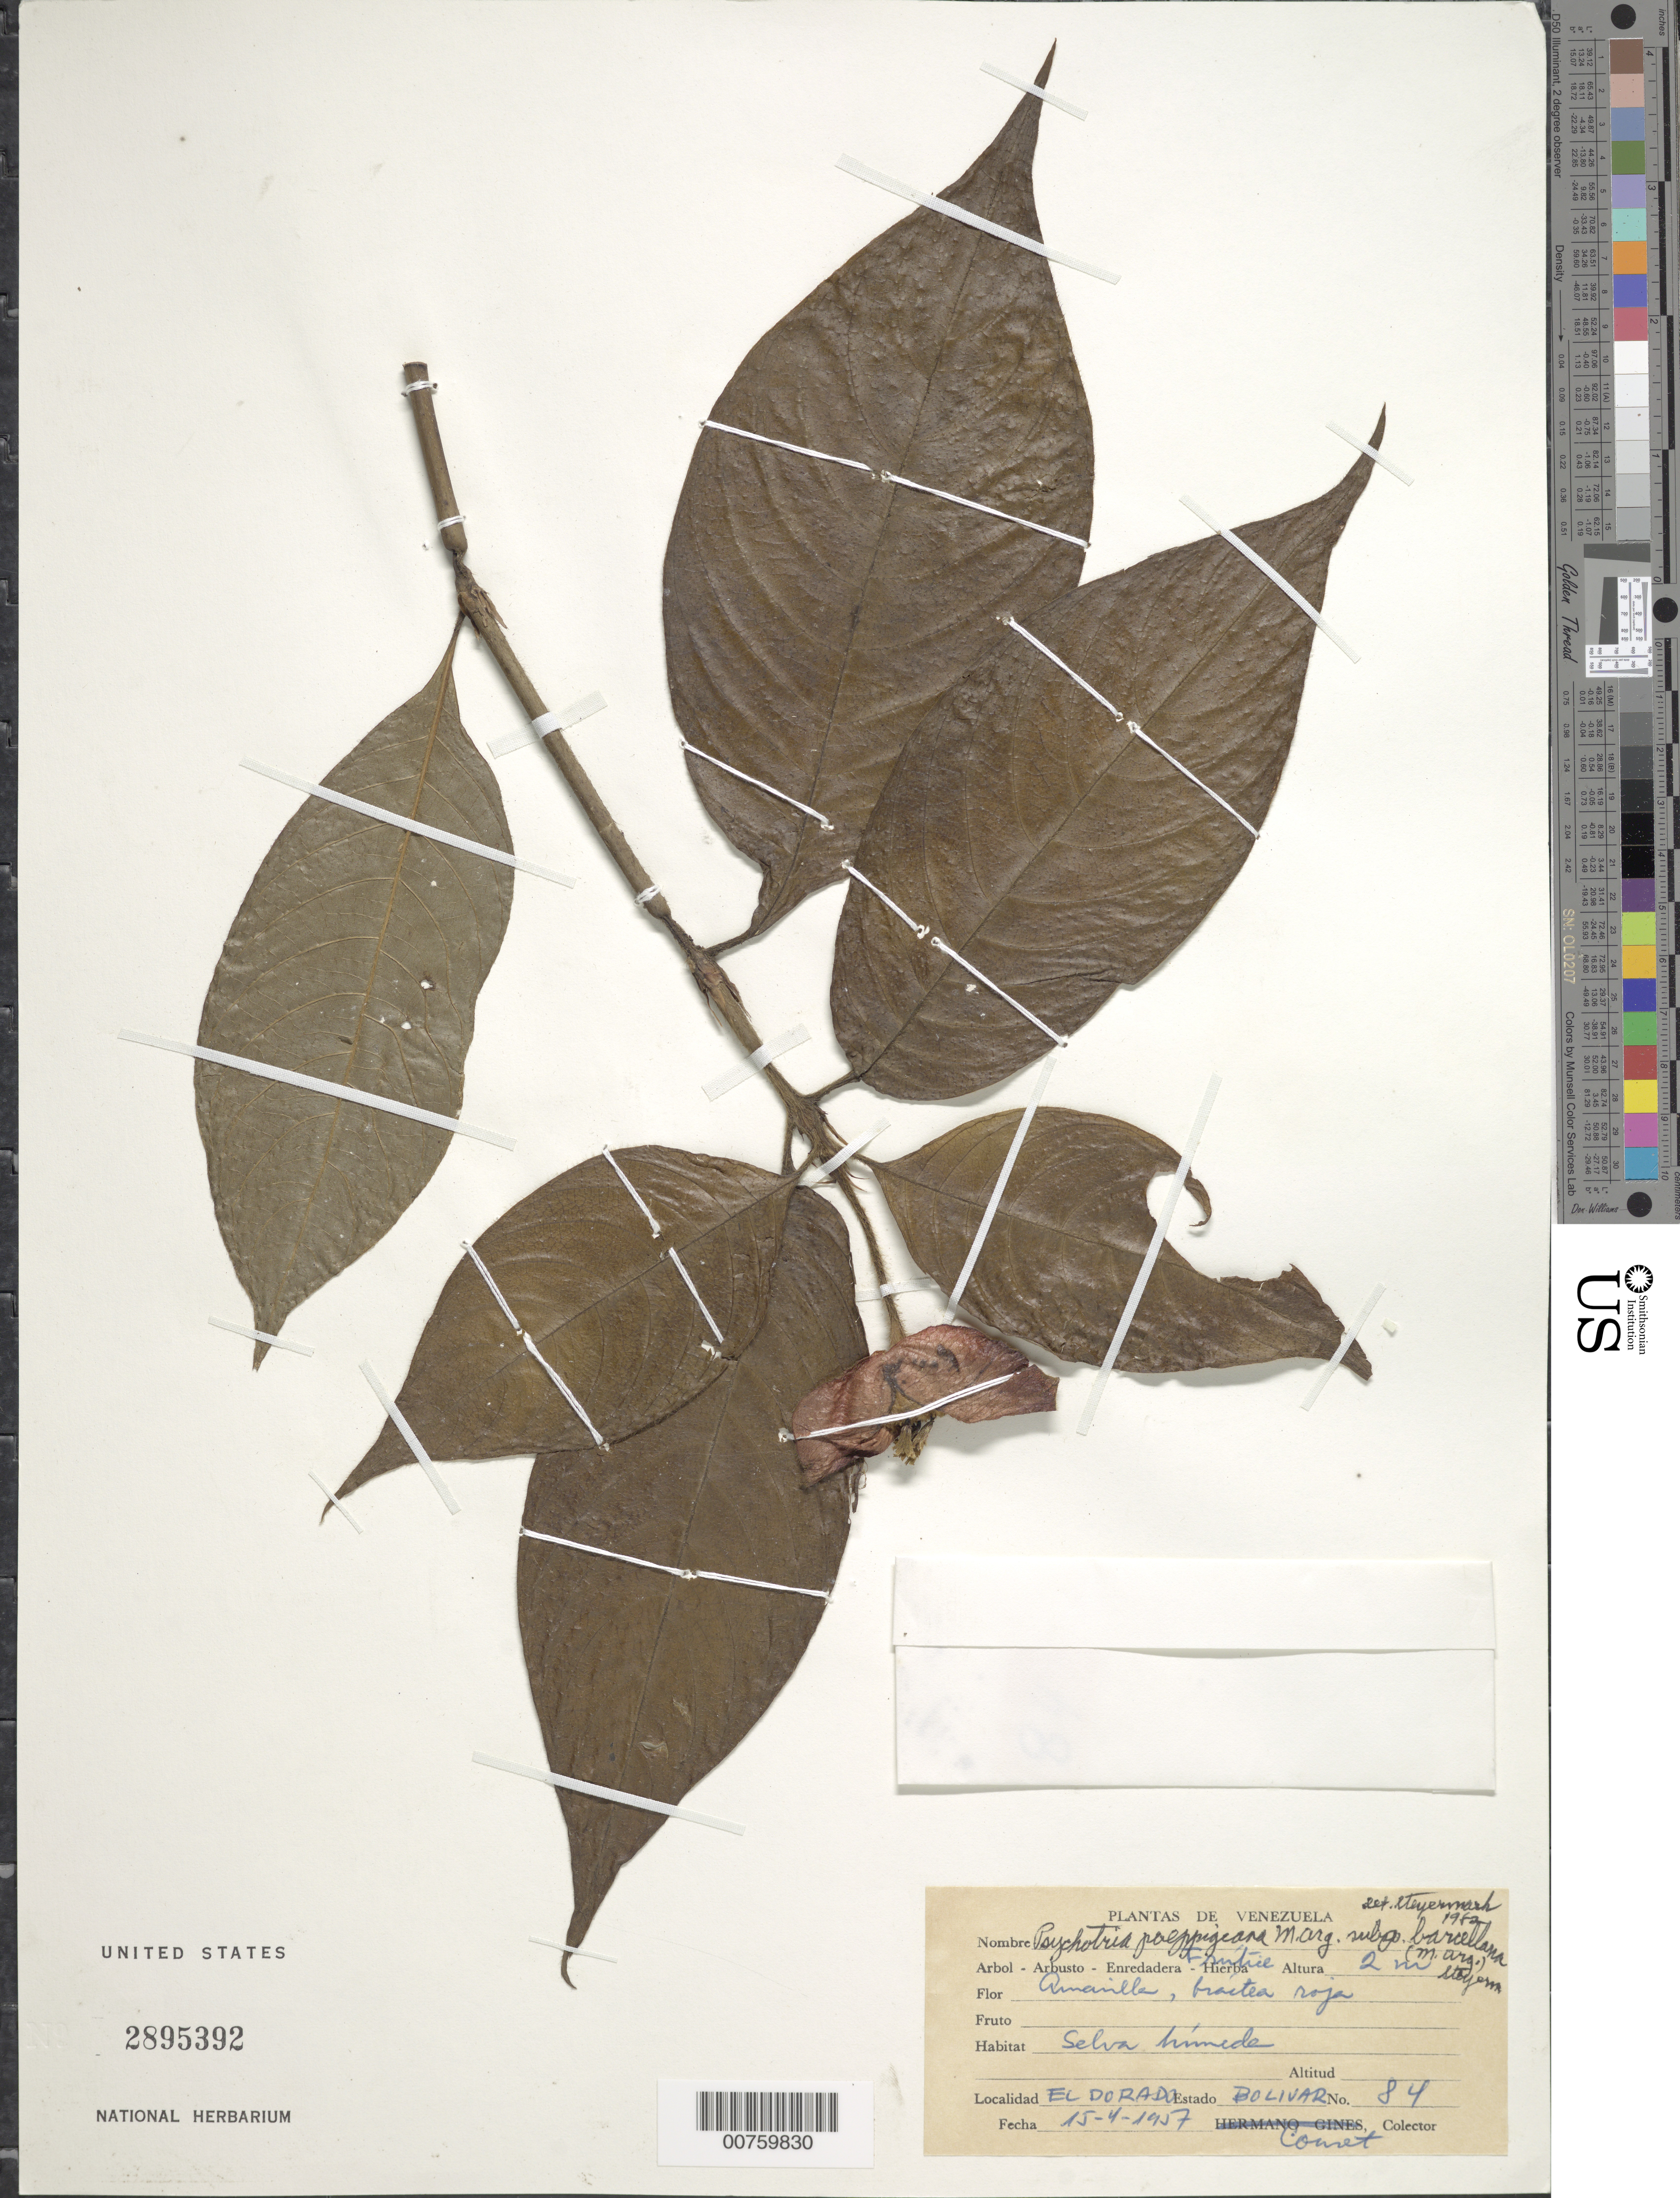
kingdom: Plantae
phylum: Tracheophyta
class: Magnoliopsida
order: Gentianales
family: Rubiaceae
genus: Psychotria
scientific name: Psychotria poeppigiana subsp. barcellana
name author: (Müll. Arg.) Steyerm.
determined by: Steyermark, Julian A., (VEN)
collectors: -. Couret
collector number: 84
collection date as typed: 15-Apr-57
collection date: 1957-04-15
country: Venezuela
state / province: Bolívar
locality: El Dorado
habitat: Selva húmeda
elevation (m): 1500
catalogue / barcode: US 2895392